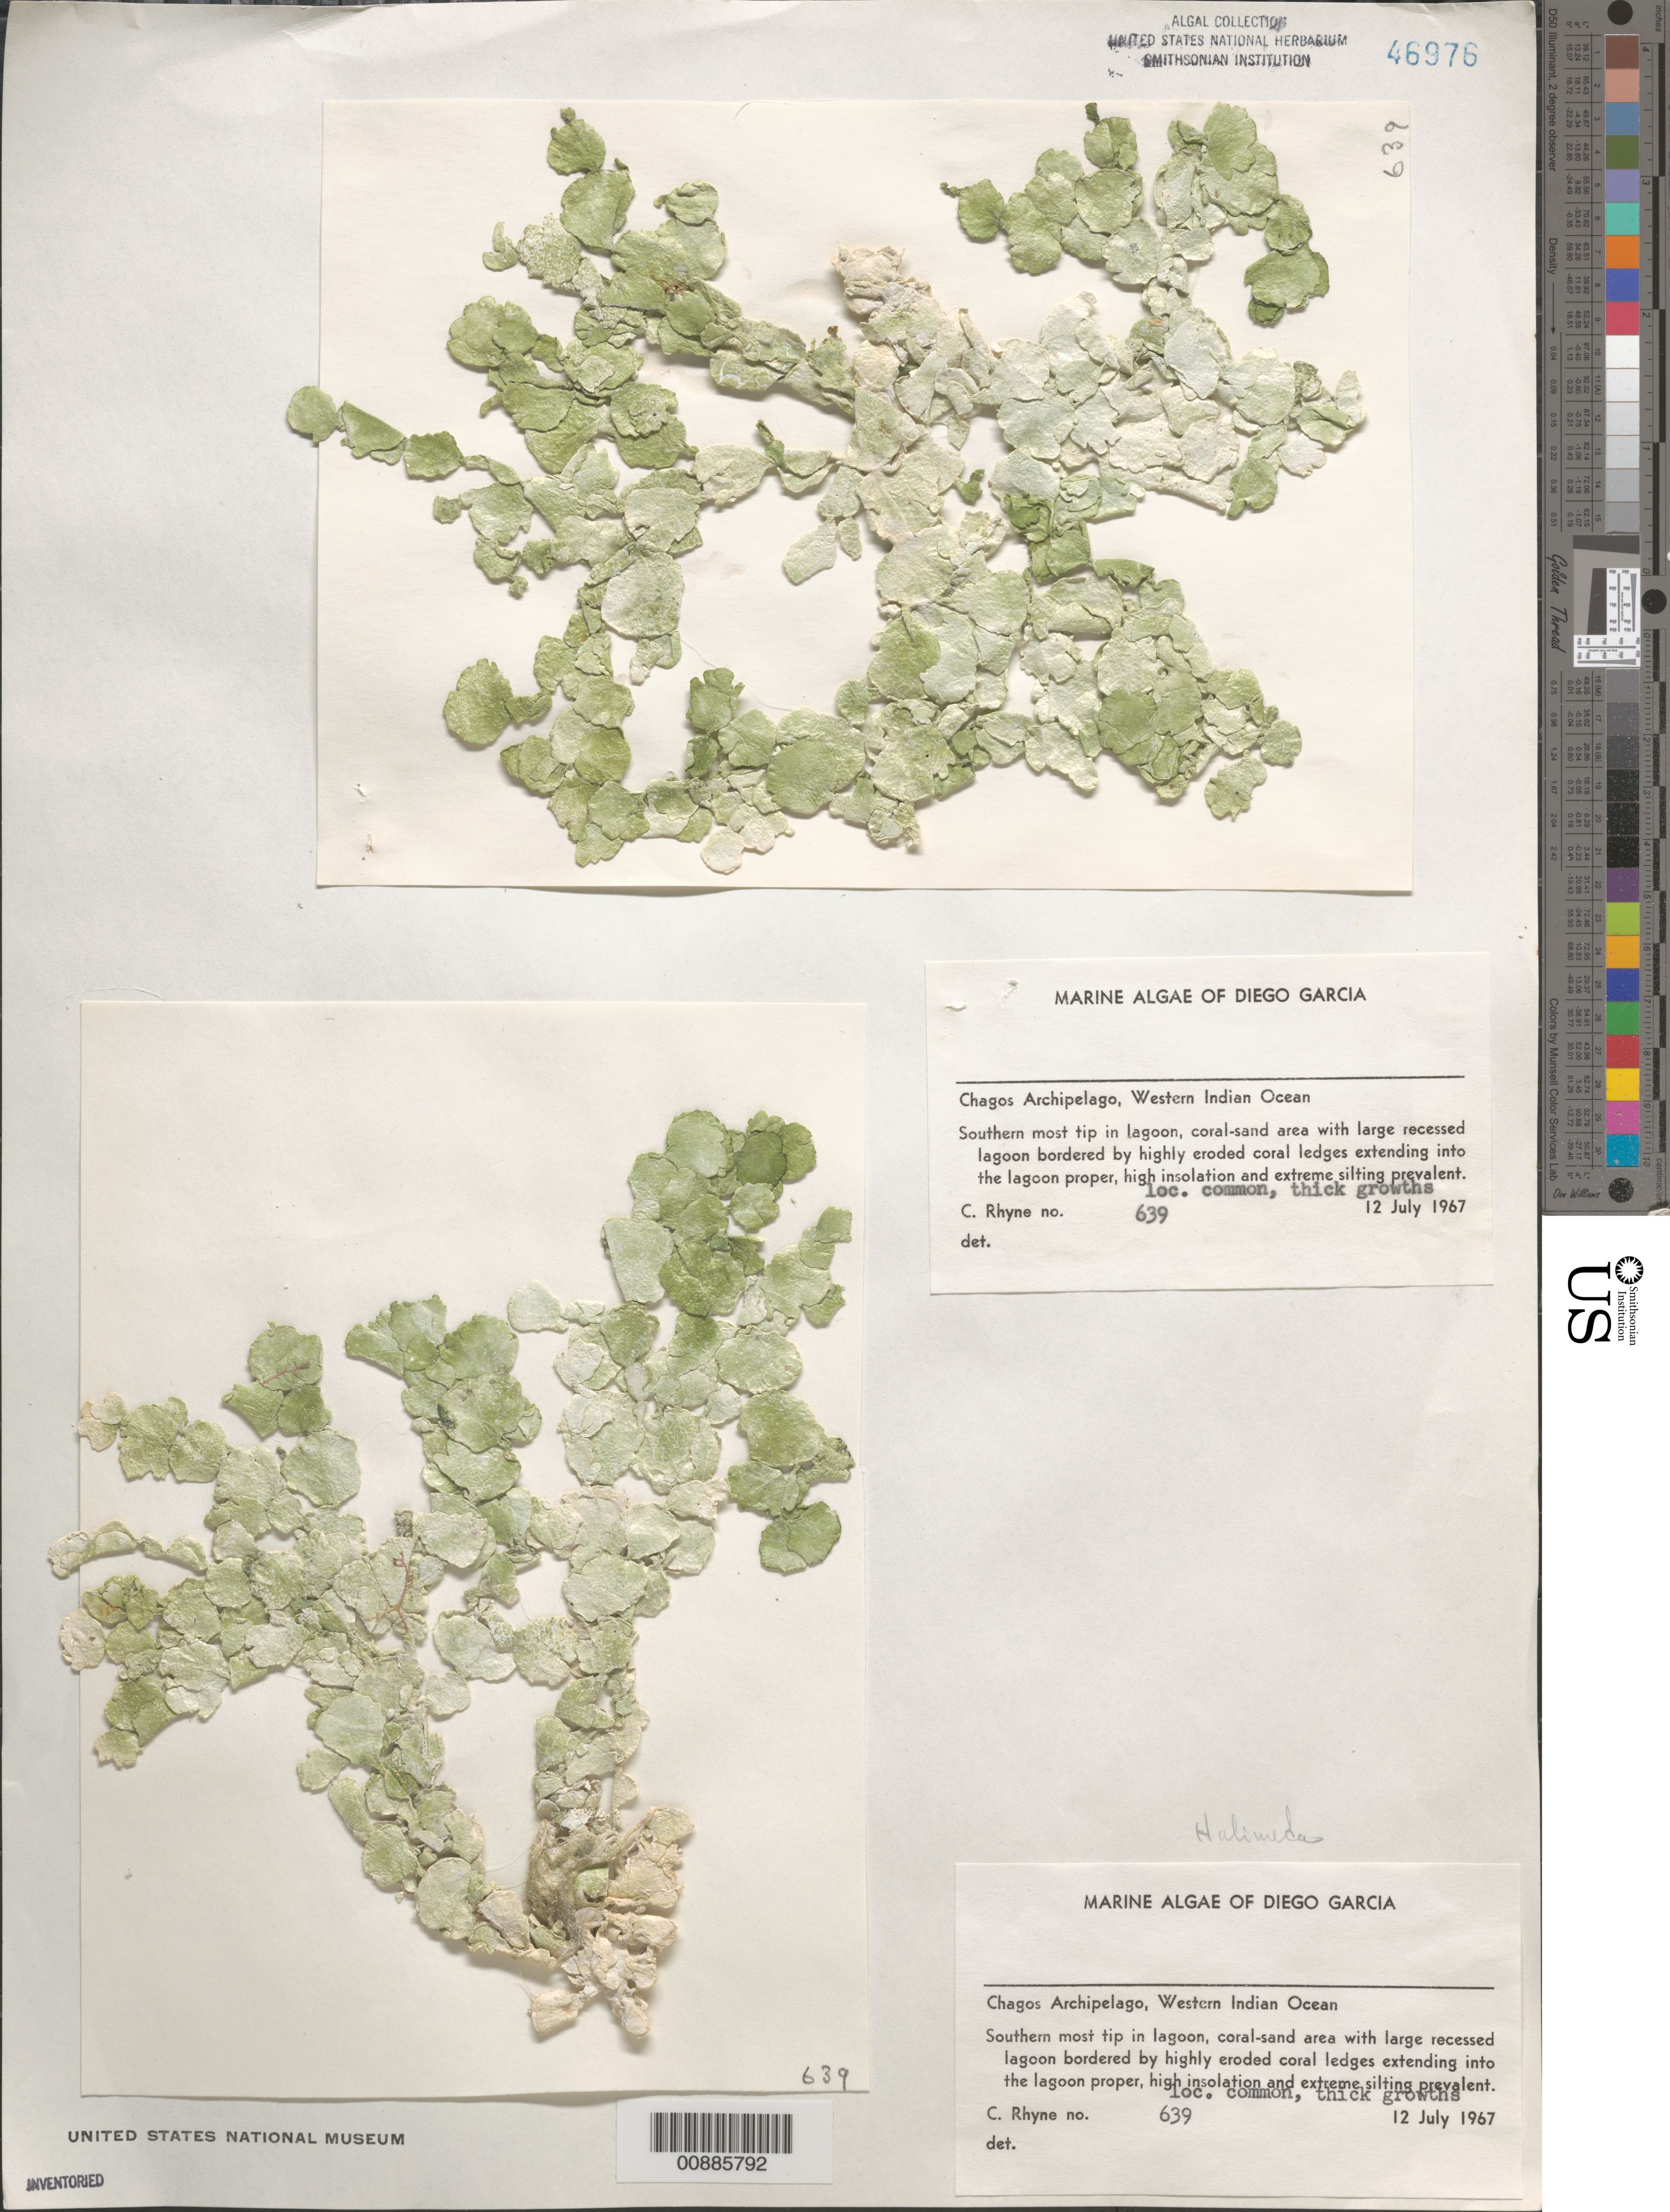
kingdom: Plantae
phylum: Chlorophyta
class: Ulvophyceae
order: Bryopsidales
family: Halimedaceae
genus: Halimeda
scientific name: Halimeda sp.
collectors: C. Rhyne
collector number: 639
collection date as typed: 12 Jul 1967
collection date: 1967-07-12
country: British Indian Ocean Territory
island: Diego Garcia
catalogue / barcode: US 46796